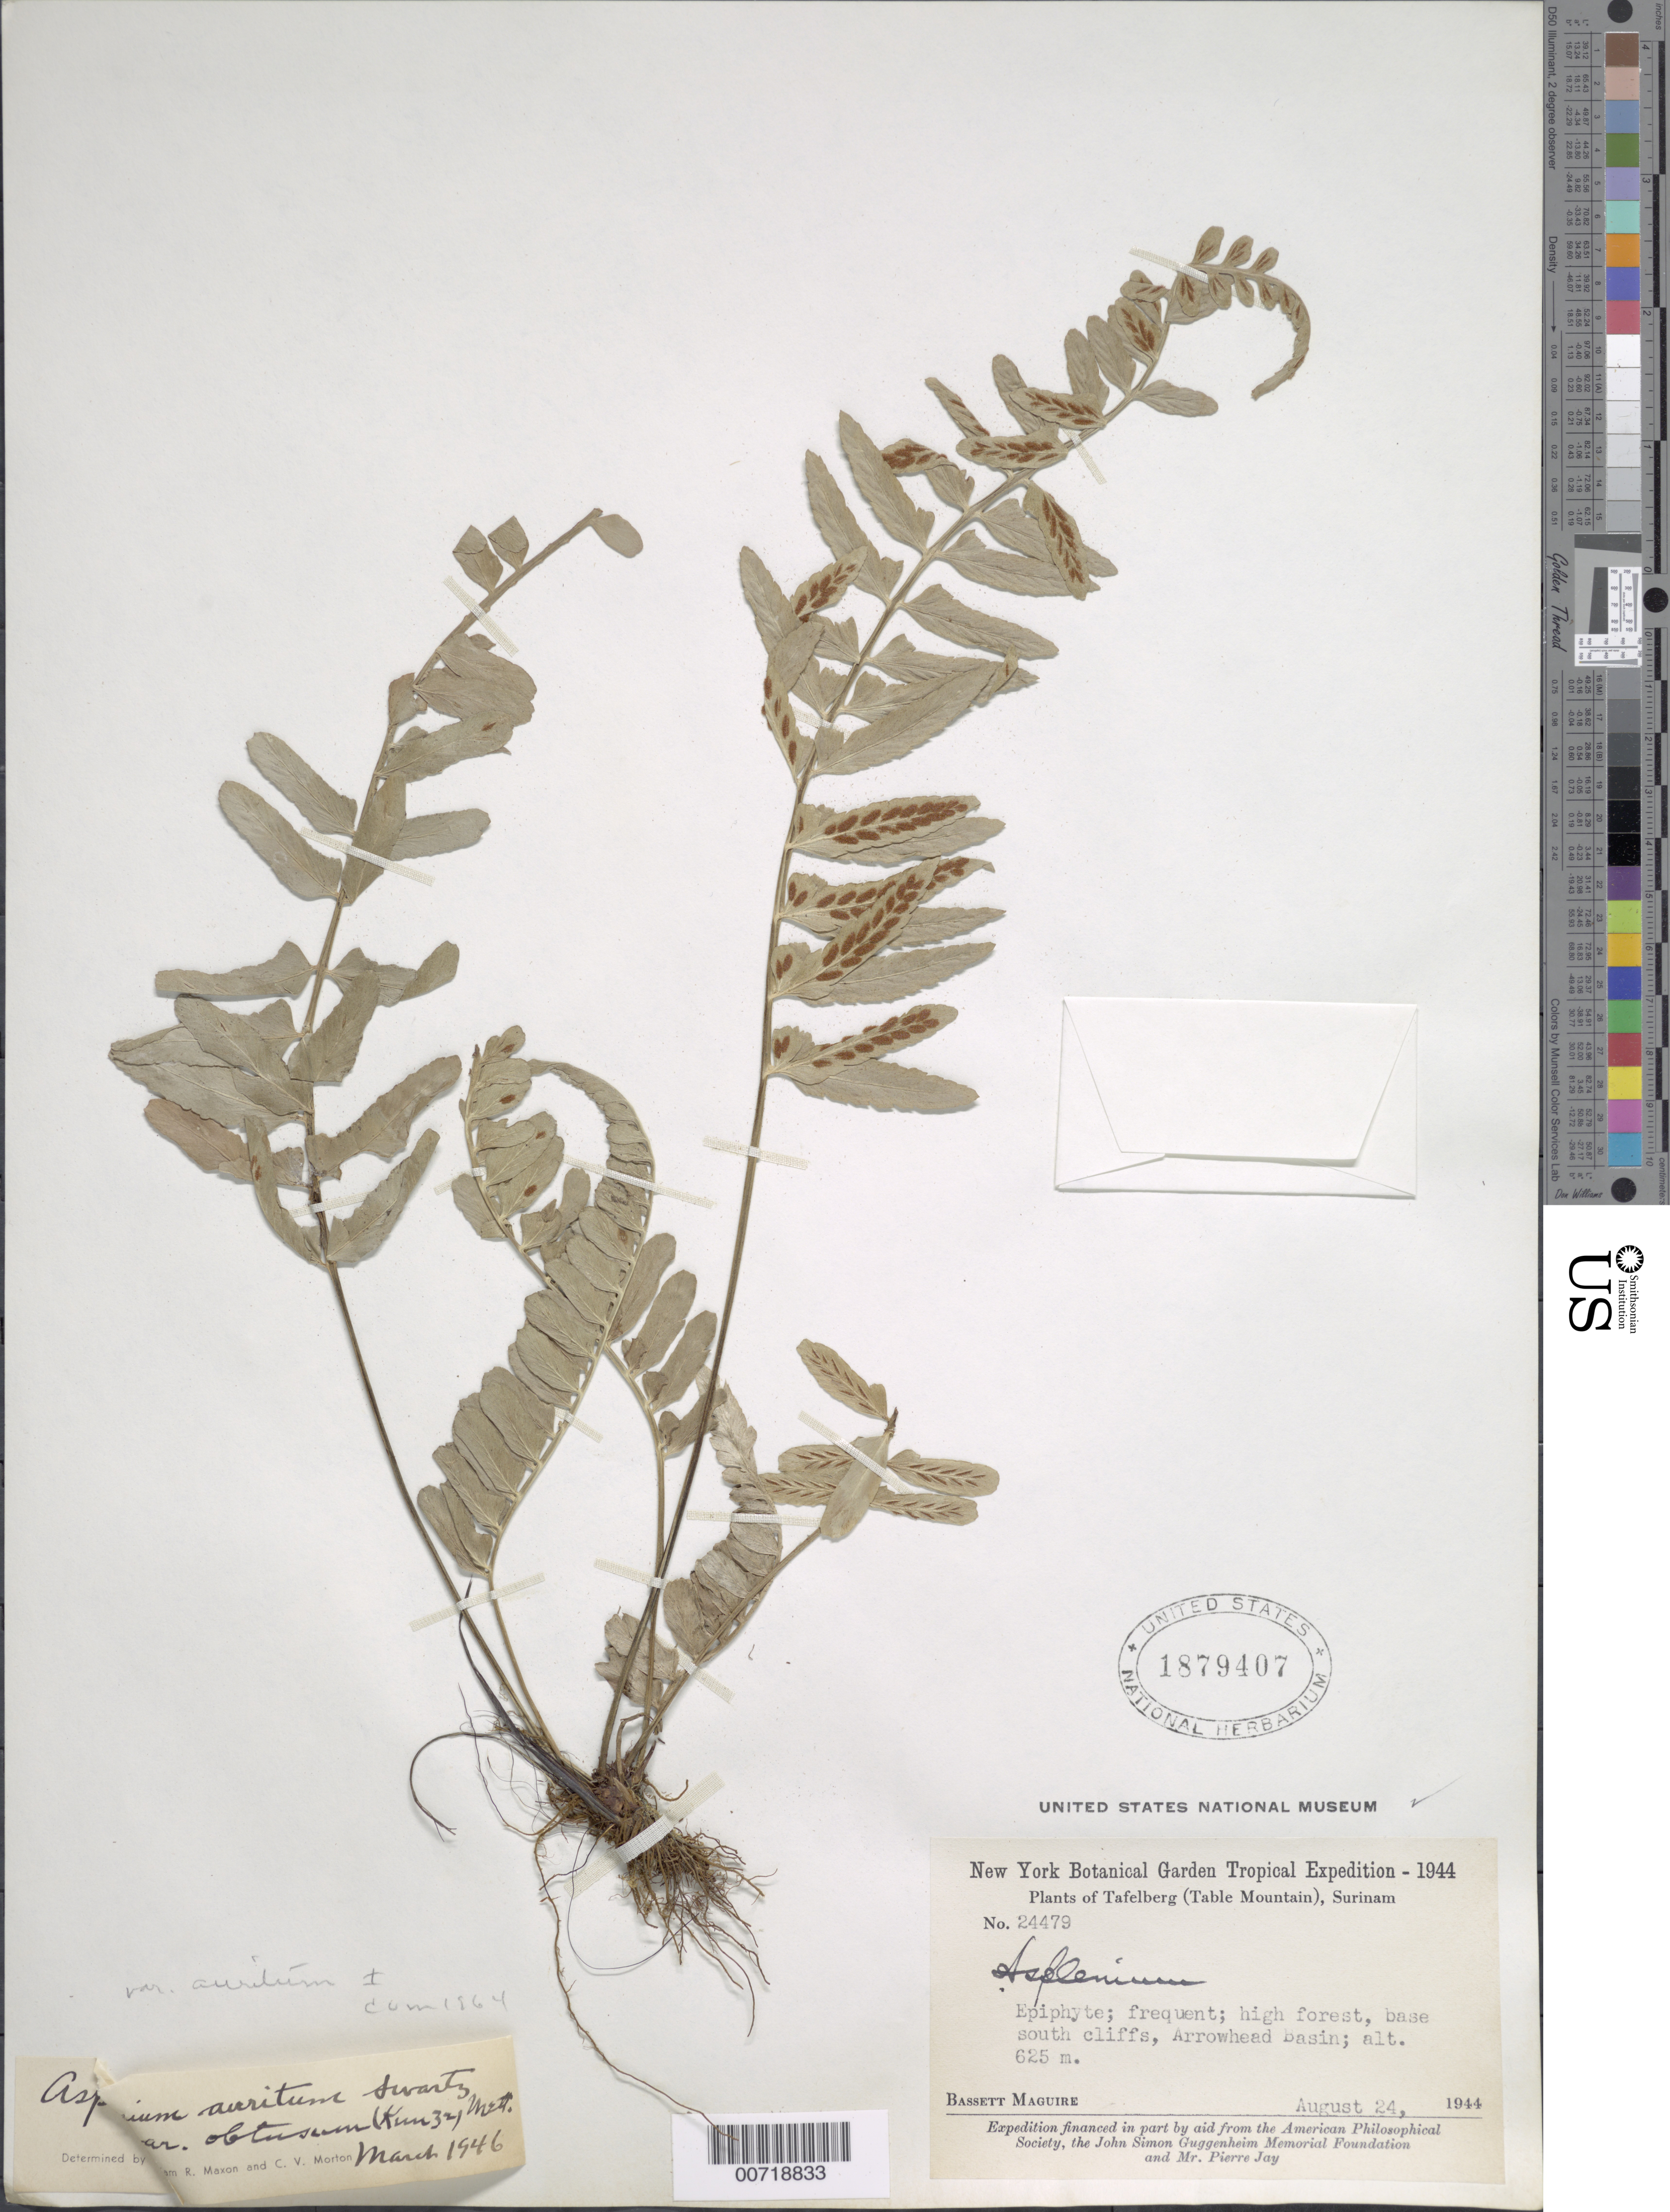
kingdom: Plantae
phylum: Tracheophyta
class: Polypodiopsida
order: Polypodiales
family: Aspleniaceae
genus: Asplenium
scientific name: Asplenium auritum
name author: Sw.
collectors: B. Maguire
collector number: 24479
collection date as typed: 24-Aug-44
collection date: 1944-08-24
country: Suriname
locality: Tafelberg (Table Mountain), Arrowhead Basin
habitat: High forest, base S cliffs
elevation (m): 625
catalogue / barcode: US 1879407